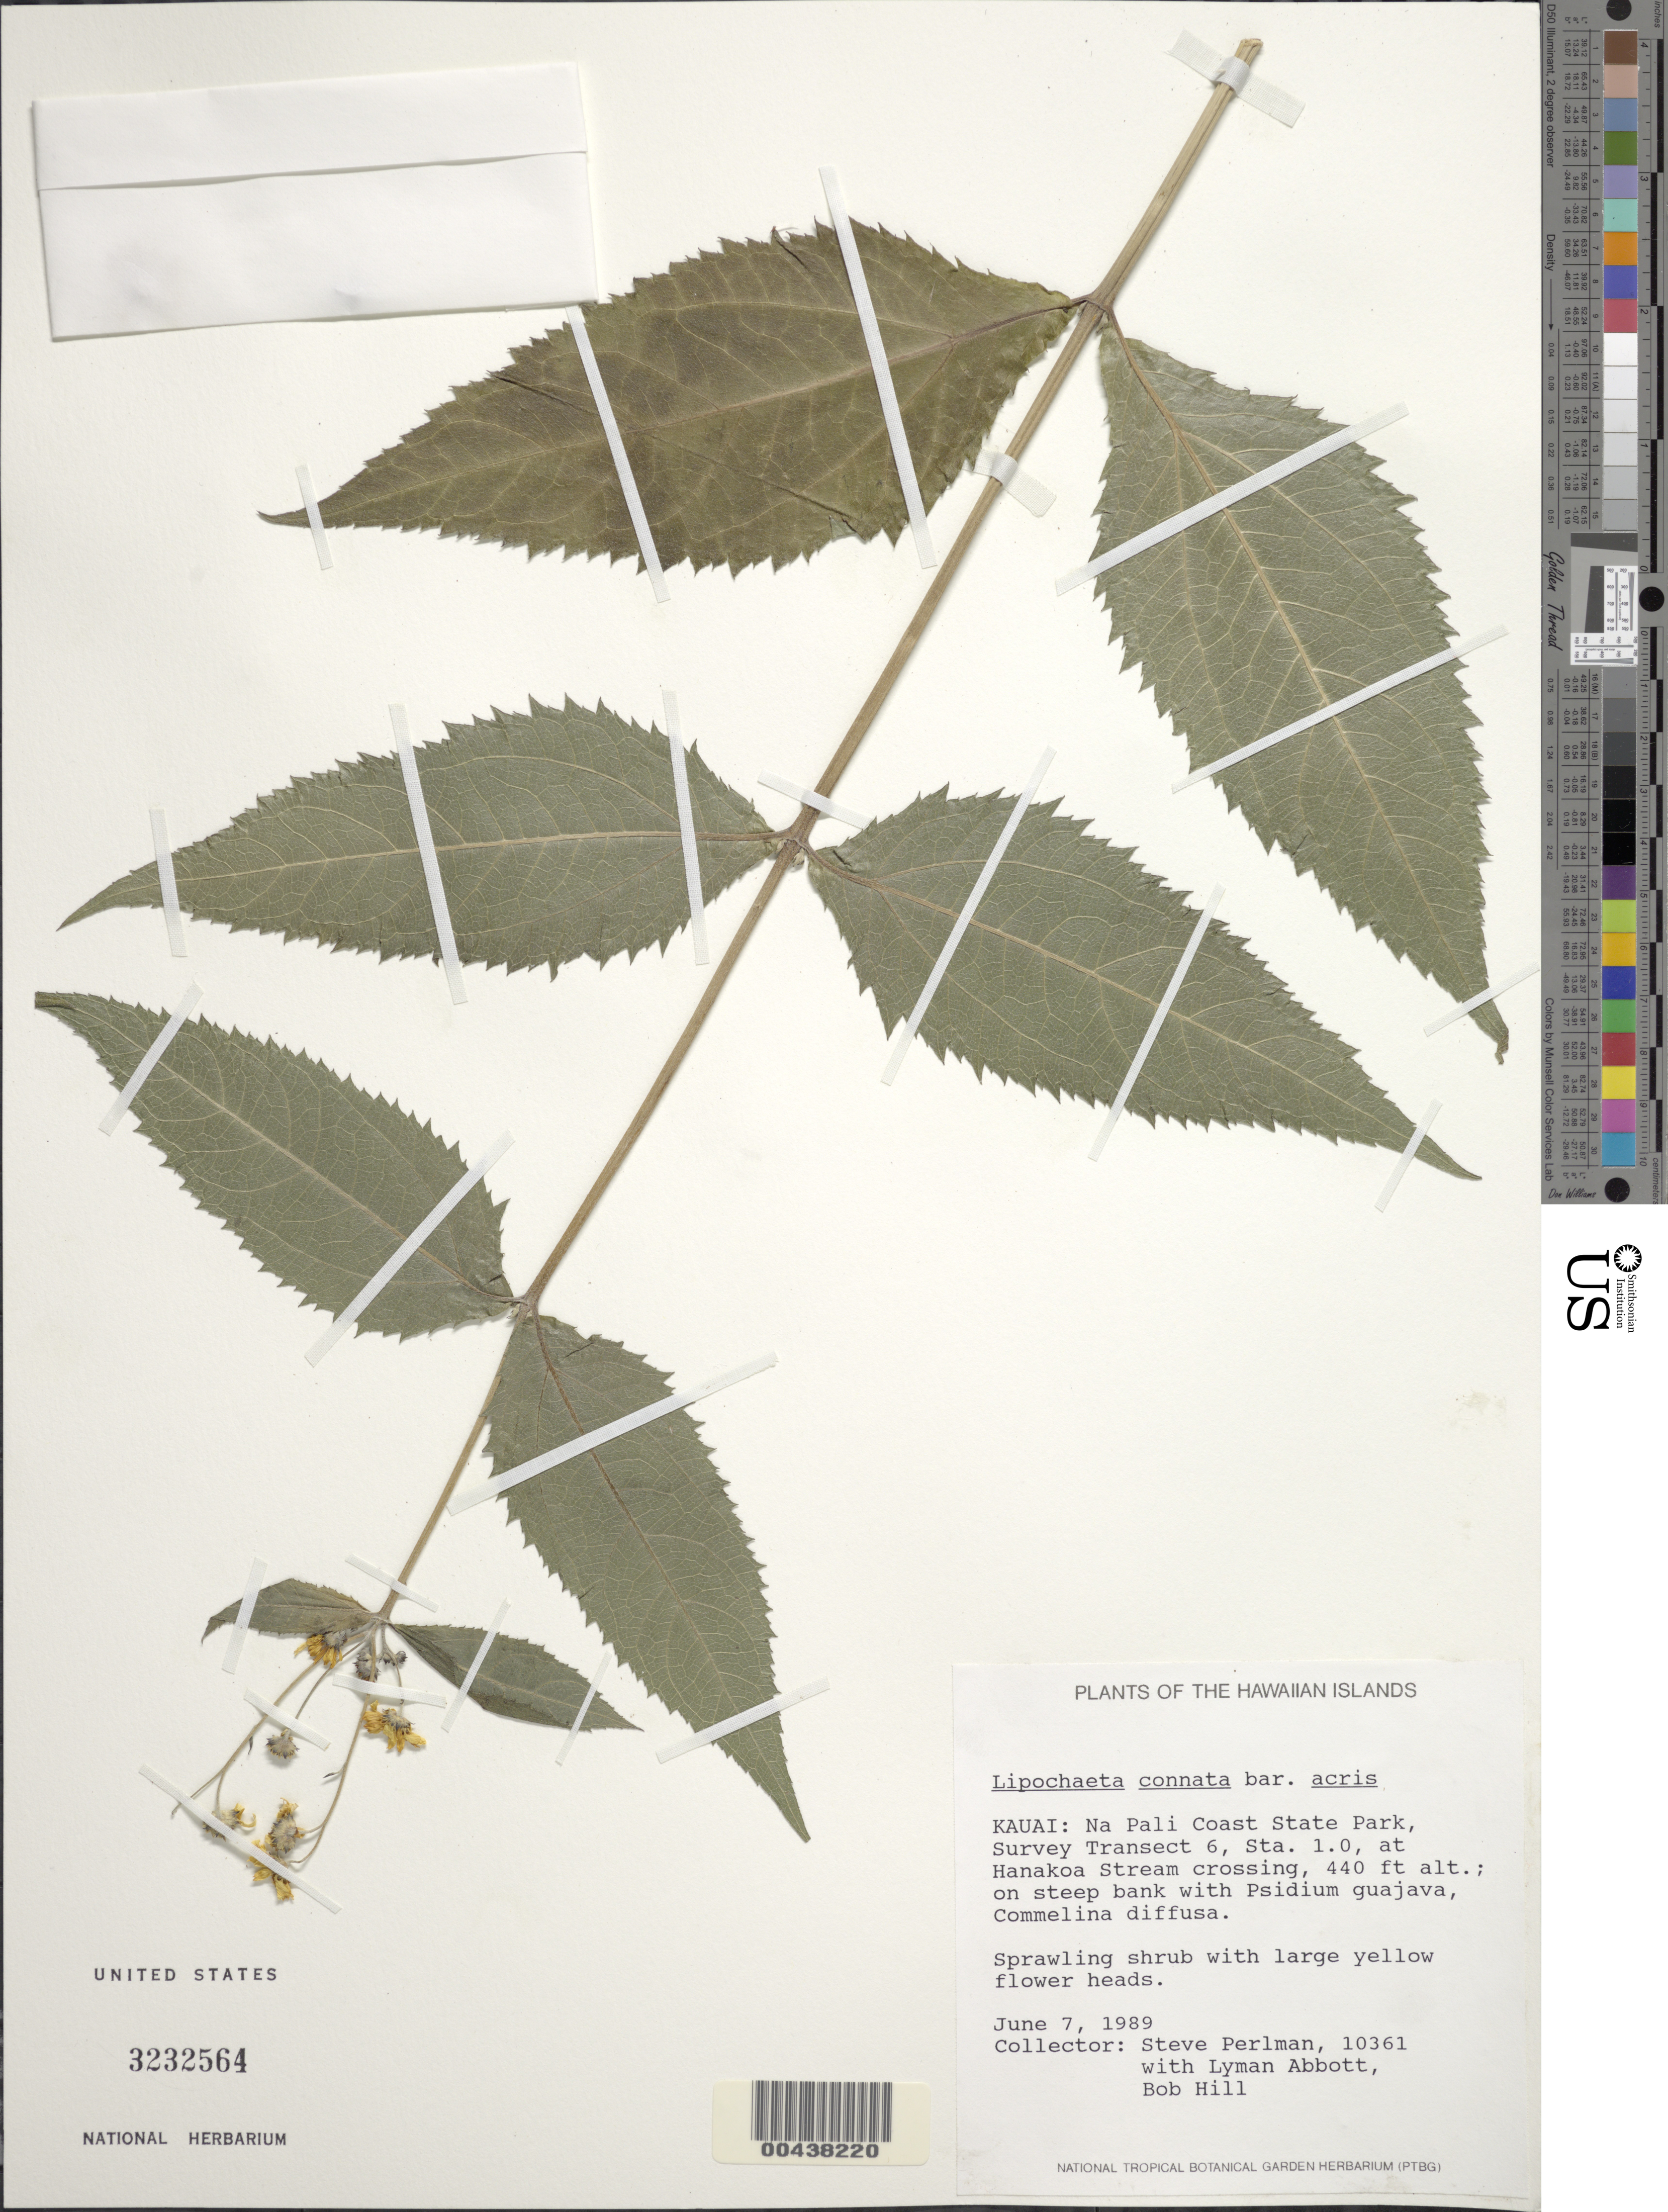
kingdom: Plantae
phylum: Tracheophyta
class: Magnoliopsida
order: Asterales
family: Asteraceae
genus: Lipochaeta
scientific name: Lipochaeta connata subsp. acris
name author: (Sherff) W.L. Wagner & H. Rob.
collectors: S. P. Perlman, L. Abbott & B. Hill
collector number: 10361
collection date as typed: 7 Jun 1989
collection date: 1989-06-07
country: United States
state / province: Hawaii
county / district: Kauai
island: Kaua'i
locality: Na Pali Coast State Park, Survey Transect 6, Sta. 1.0, at Hanakoa Stream crossing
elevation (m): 134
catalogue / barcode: US 3232564